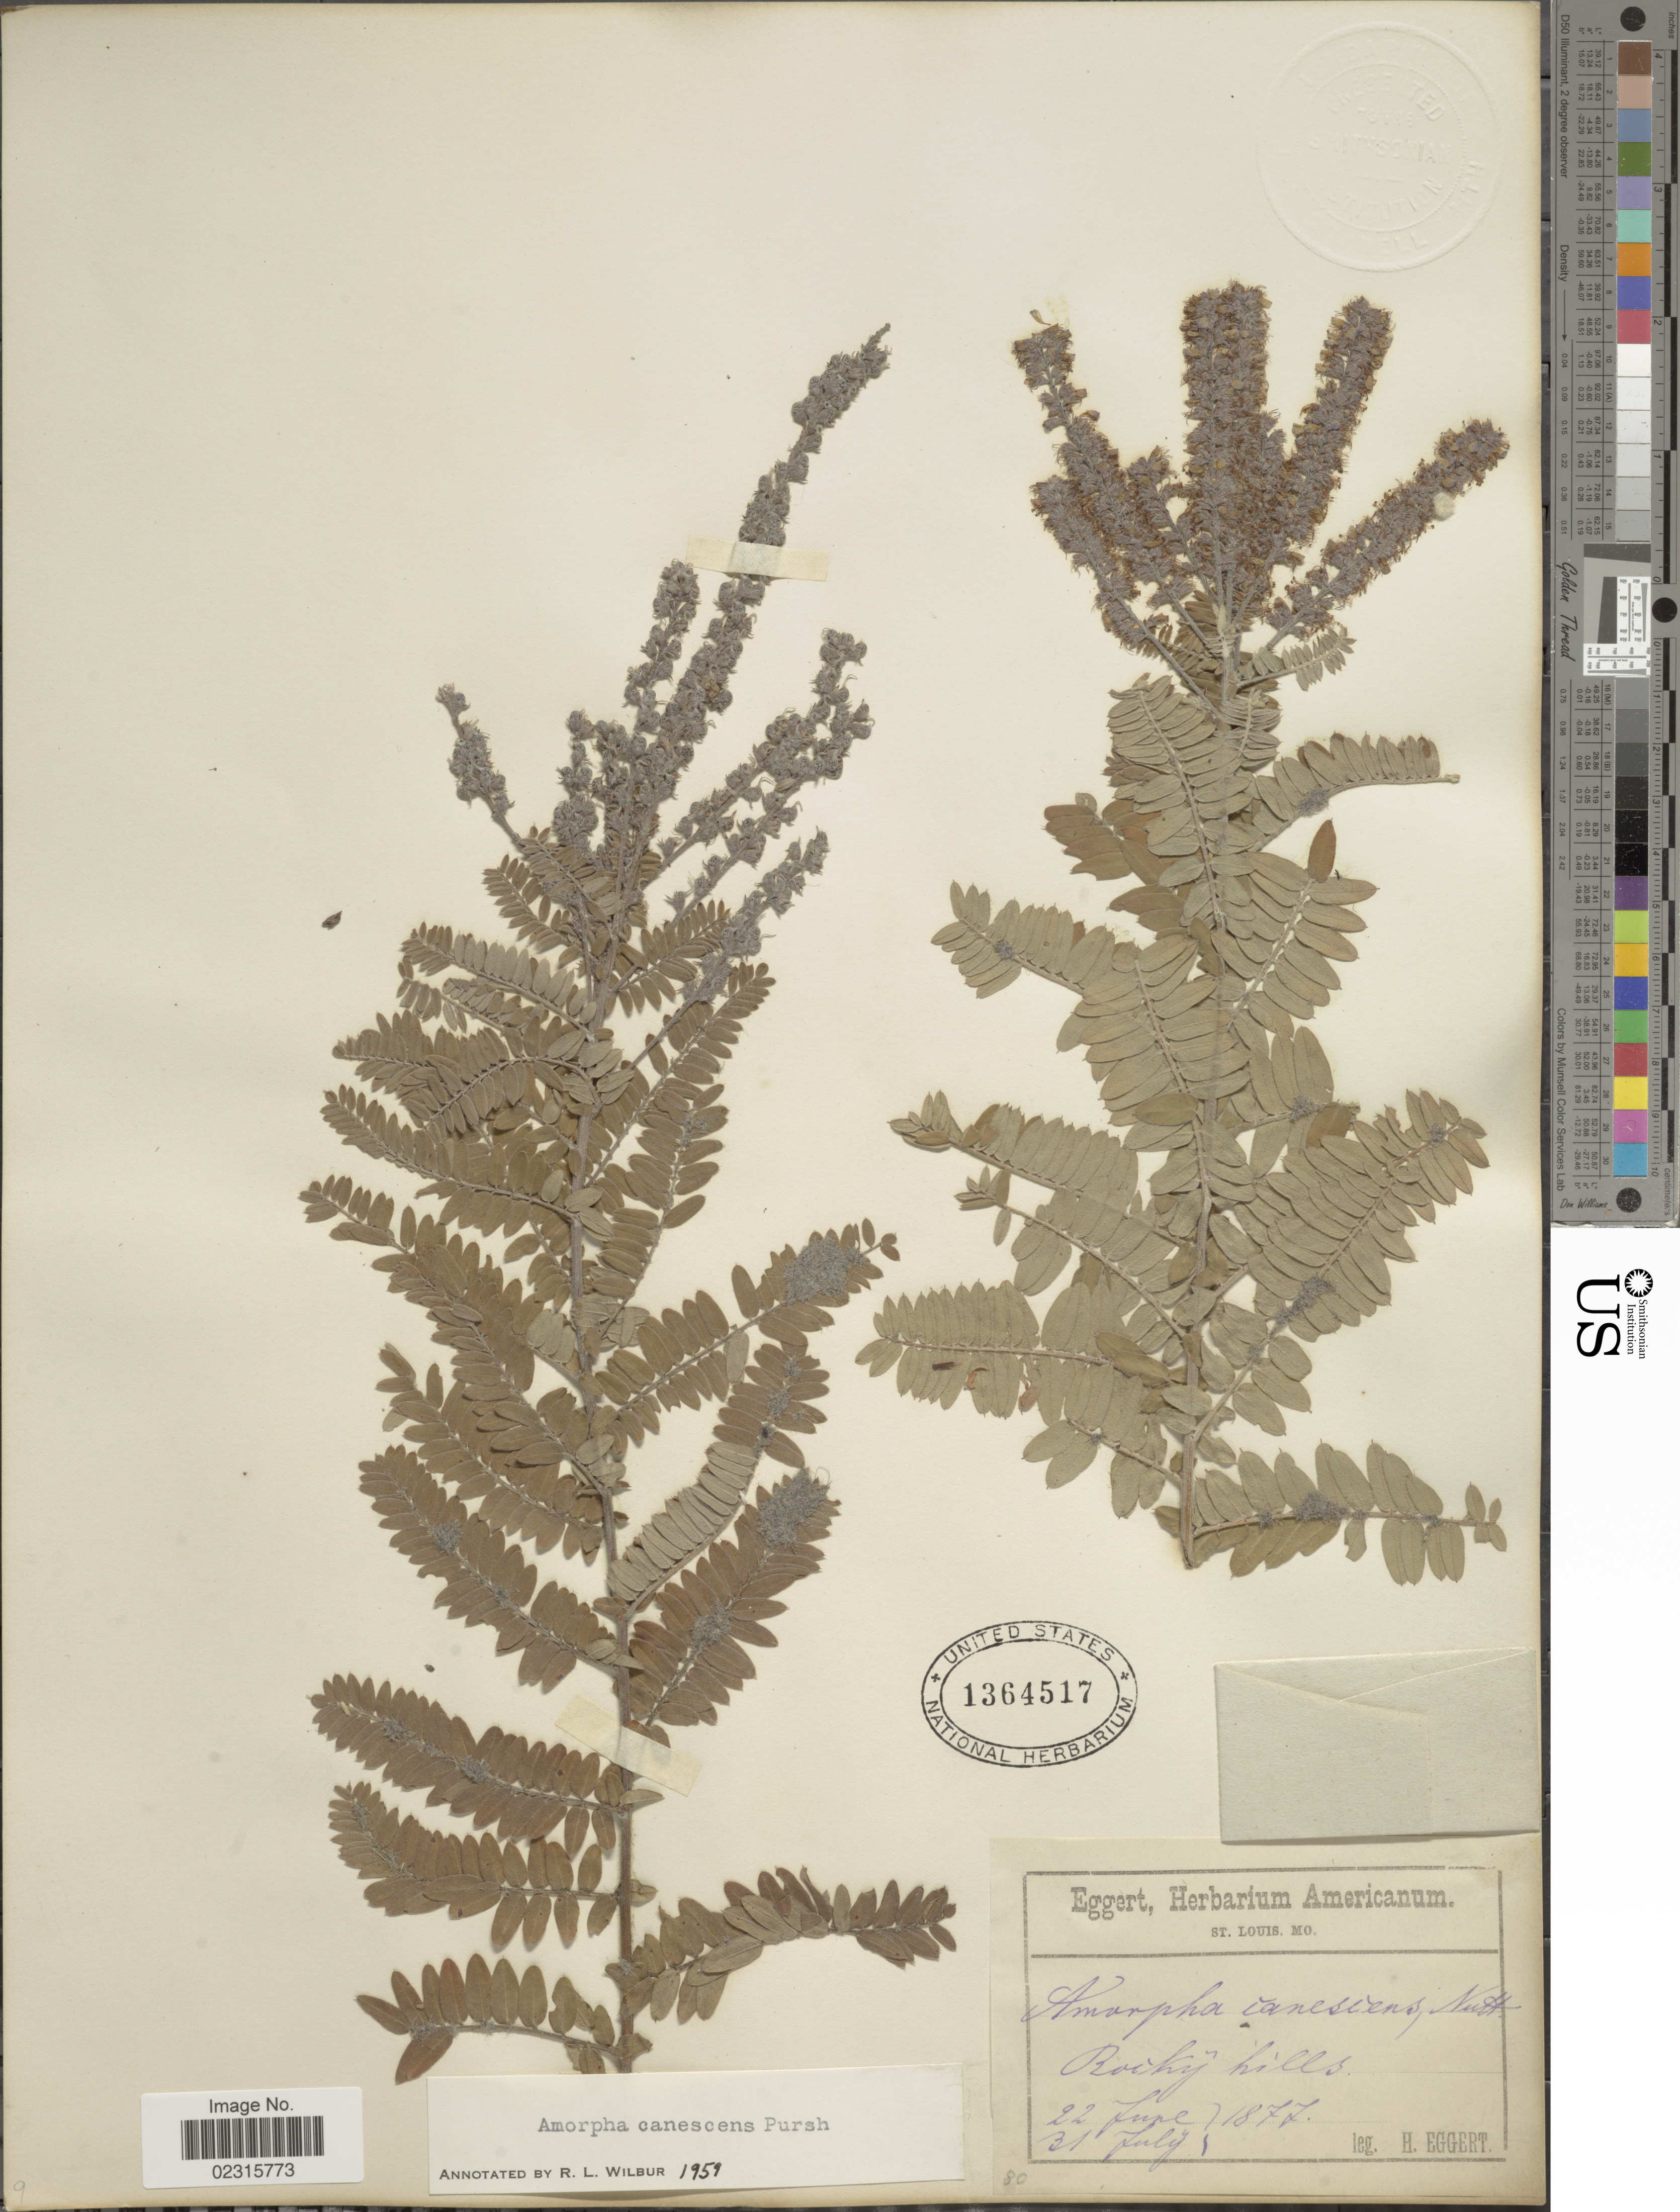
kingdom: Plantae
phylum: Tracheophyta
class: Magnoliopsida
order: Fabales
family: Fabaceae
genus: Amorpha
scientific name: Amorpha canescens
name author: Pursh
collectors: H. Eggert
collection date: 1877-06-22/1877-07-31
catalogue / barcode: US 1364517